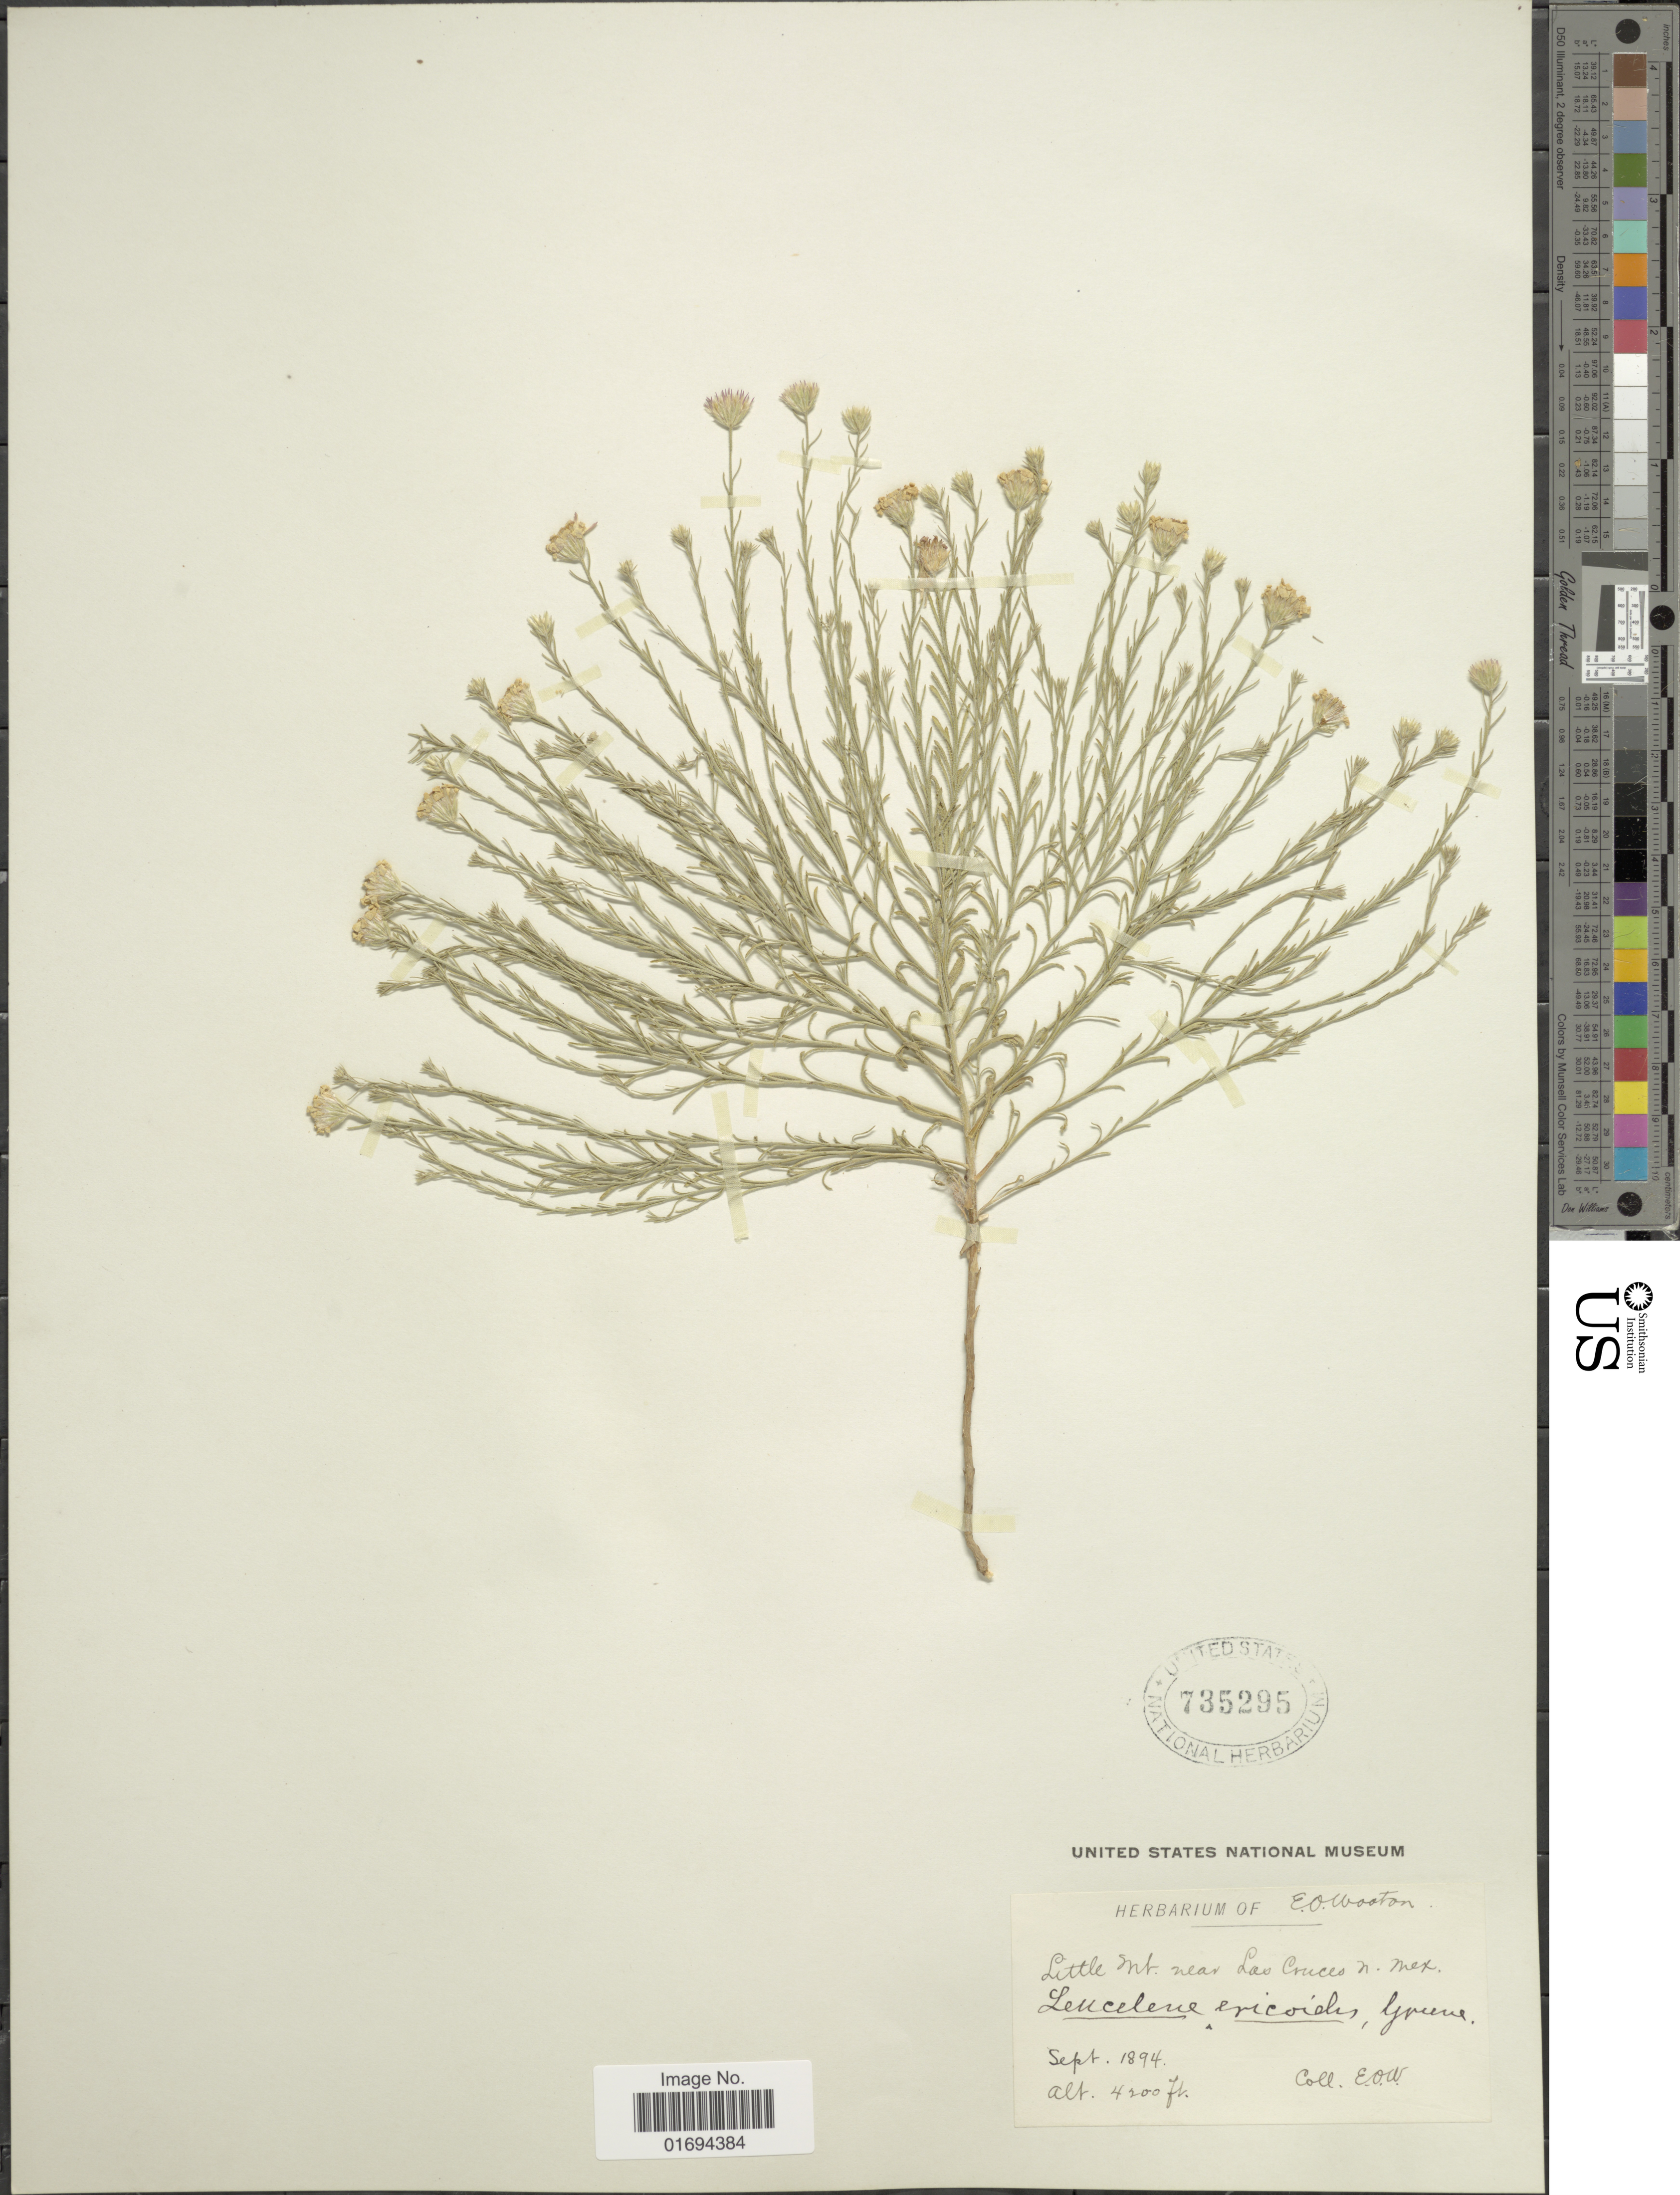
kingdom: Plantae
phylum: Tracheophyta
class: Magnoliopsida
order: Asterales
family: Asteraceae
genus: Chaetopappa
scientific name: Chaetopappa ericoides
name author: (Torr.) G.L. Nesom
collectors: E. O. Wooton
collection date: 1894-09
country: United States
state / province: New Mexico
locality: Little mt. near Las Cruces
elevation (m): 1280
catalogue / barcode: US 735295